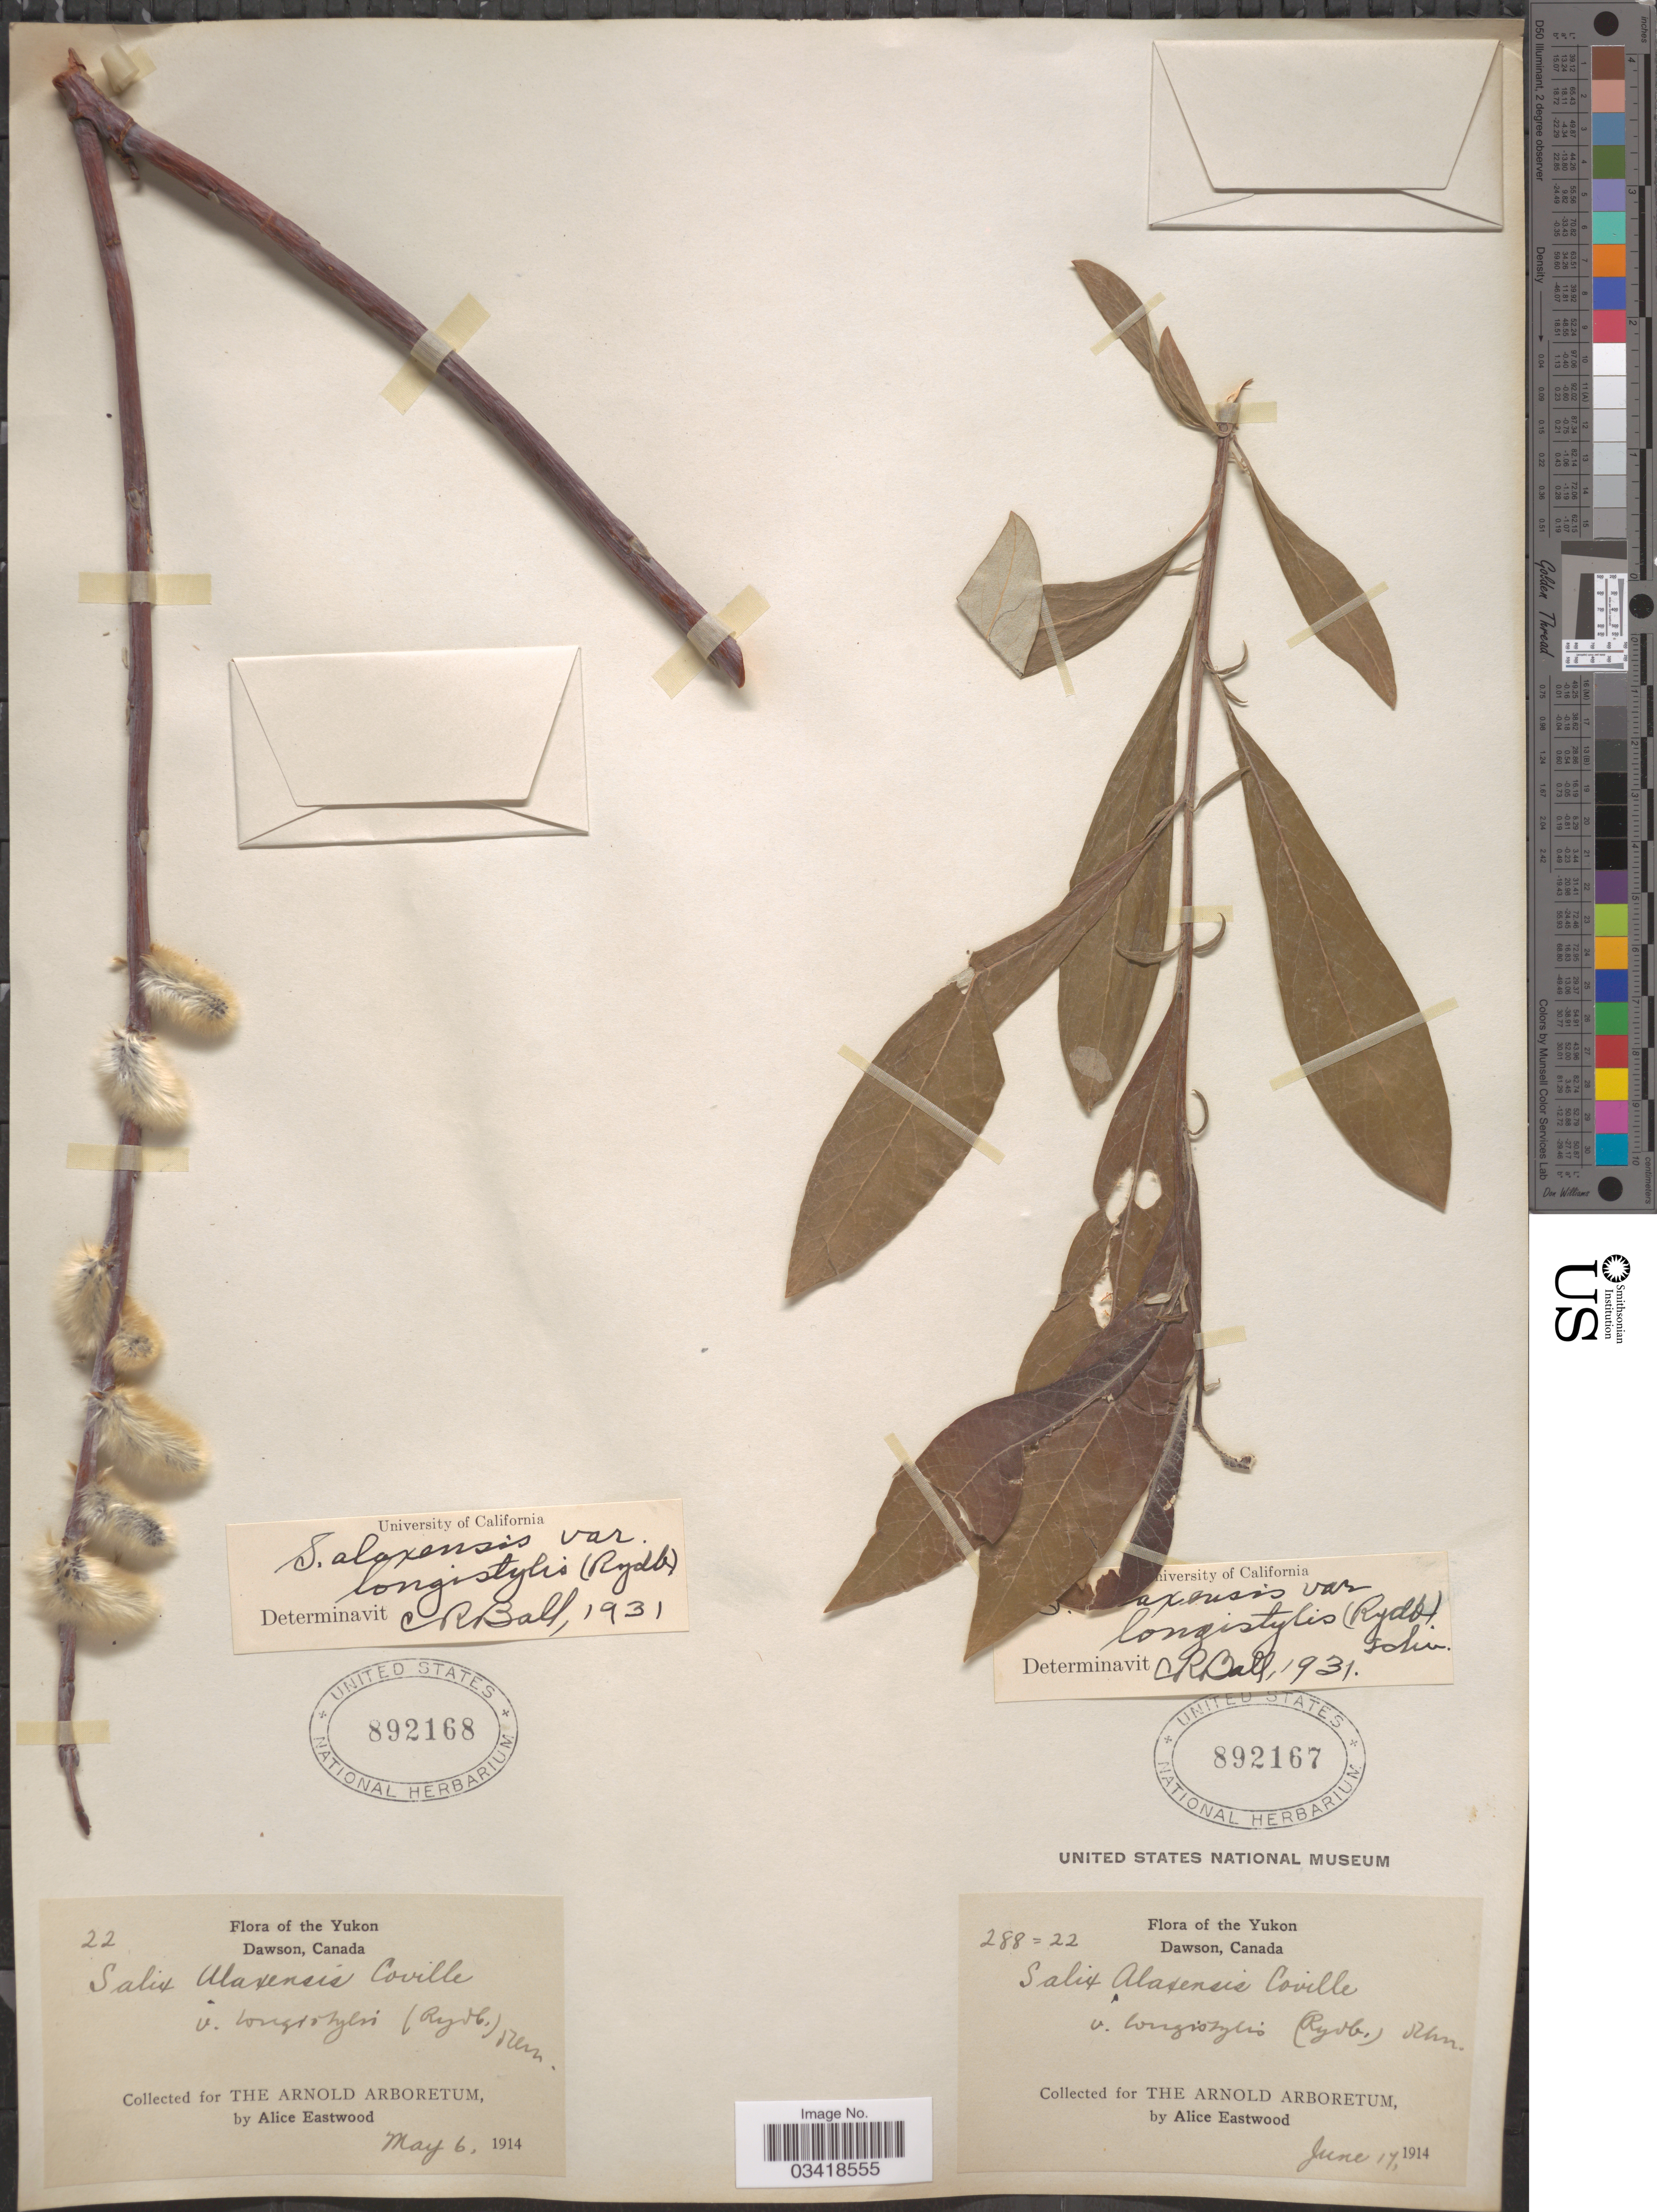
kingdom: Plantae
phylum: Tracheophyta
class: Magnoliopsida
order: Malpighiales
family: Salicaceae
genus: Salix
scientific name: Salix alaxensis var. longistylis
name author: (Rydb.) C.K. Schneid.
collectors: A. Eastwood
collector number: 288=22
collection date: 1914-06-17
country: Canada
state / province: Yukon Territory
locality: The Yukon. Dawson.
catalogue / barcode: US 892167-2